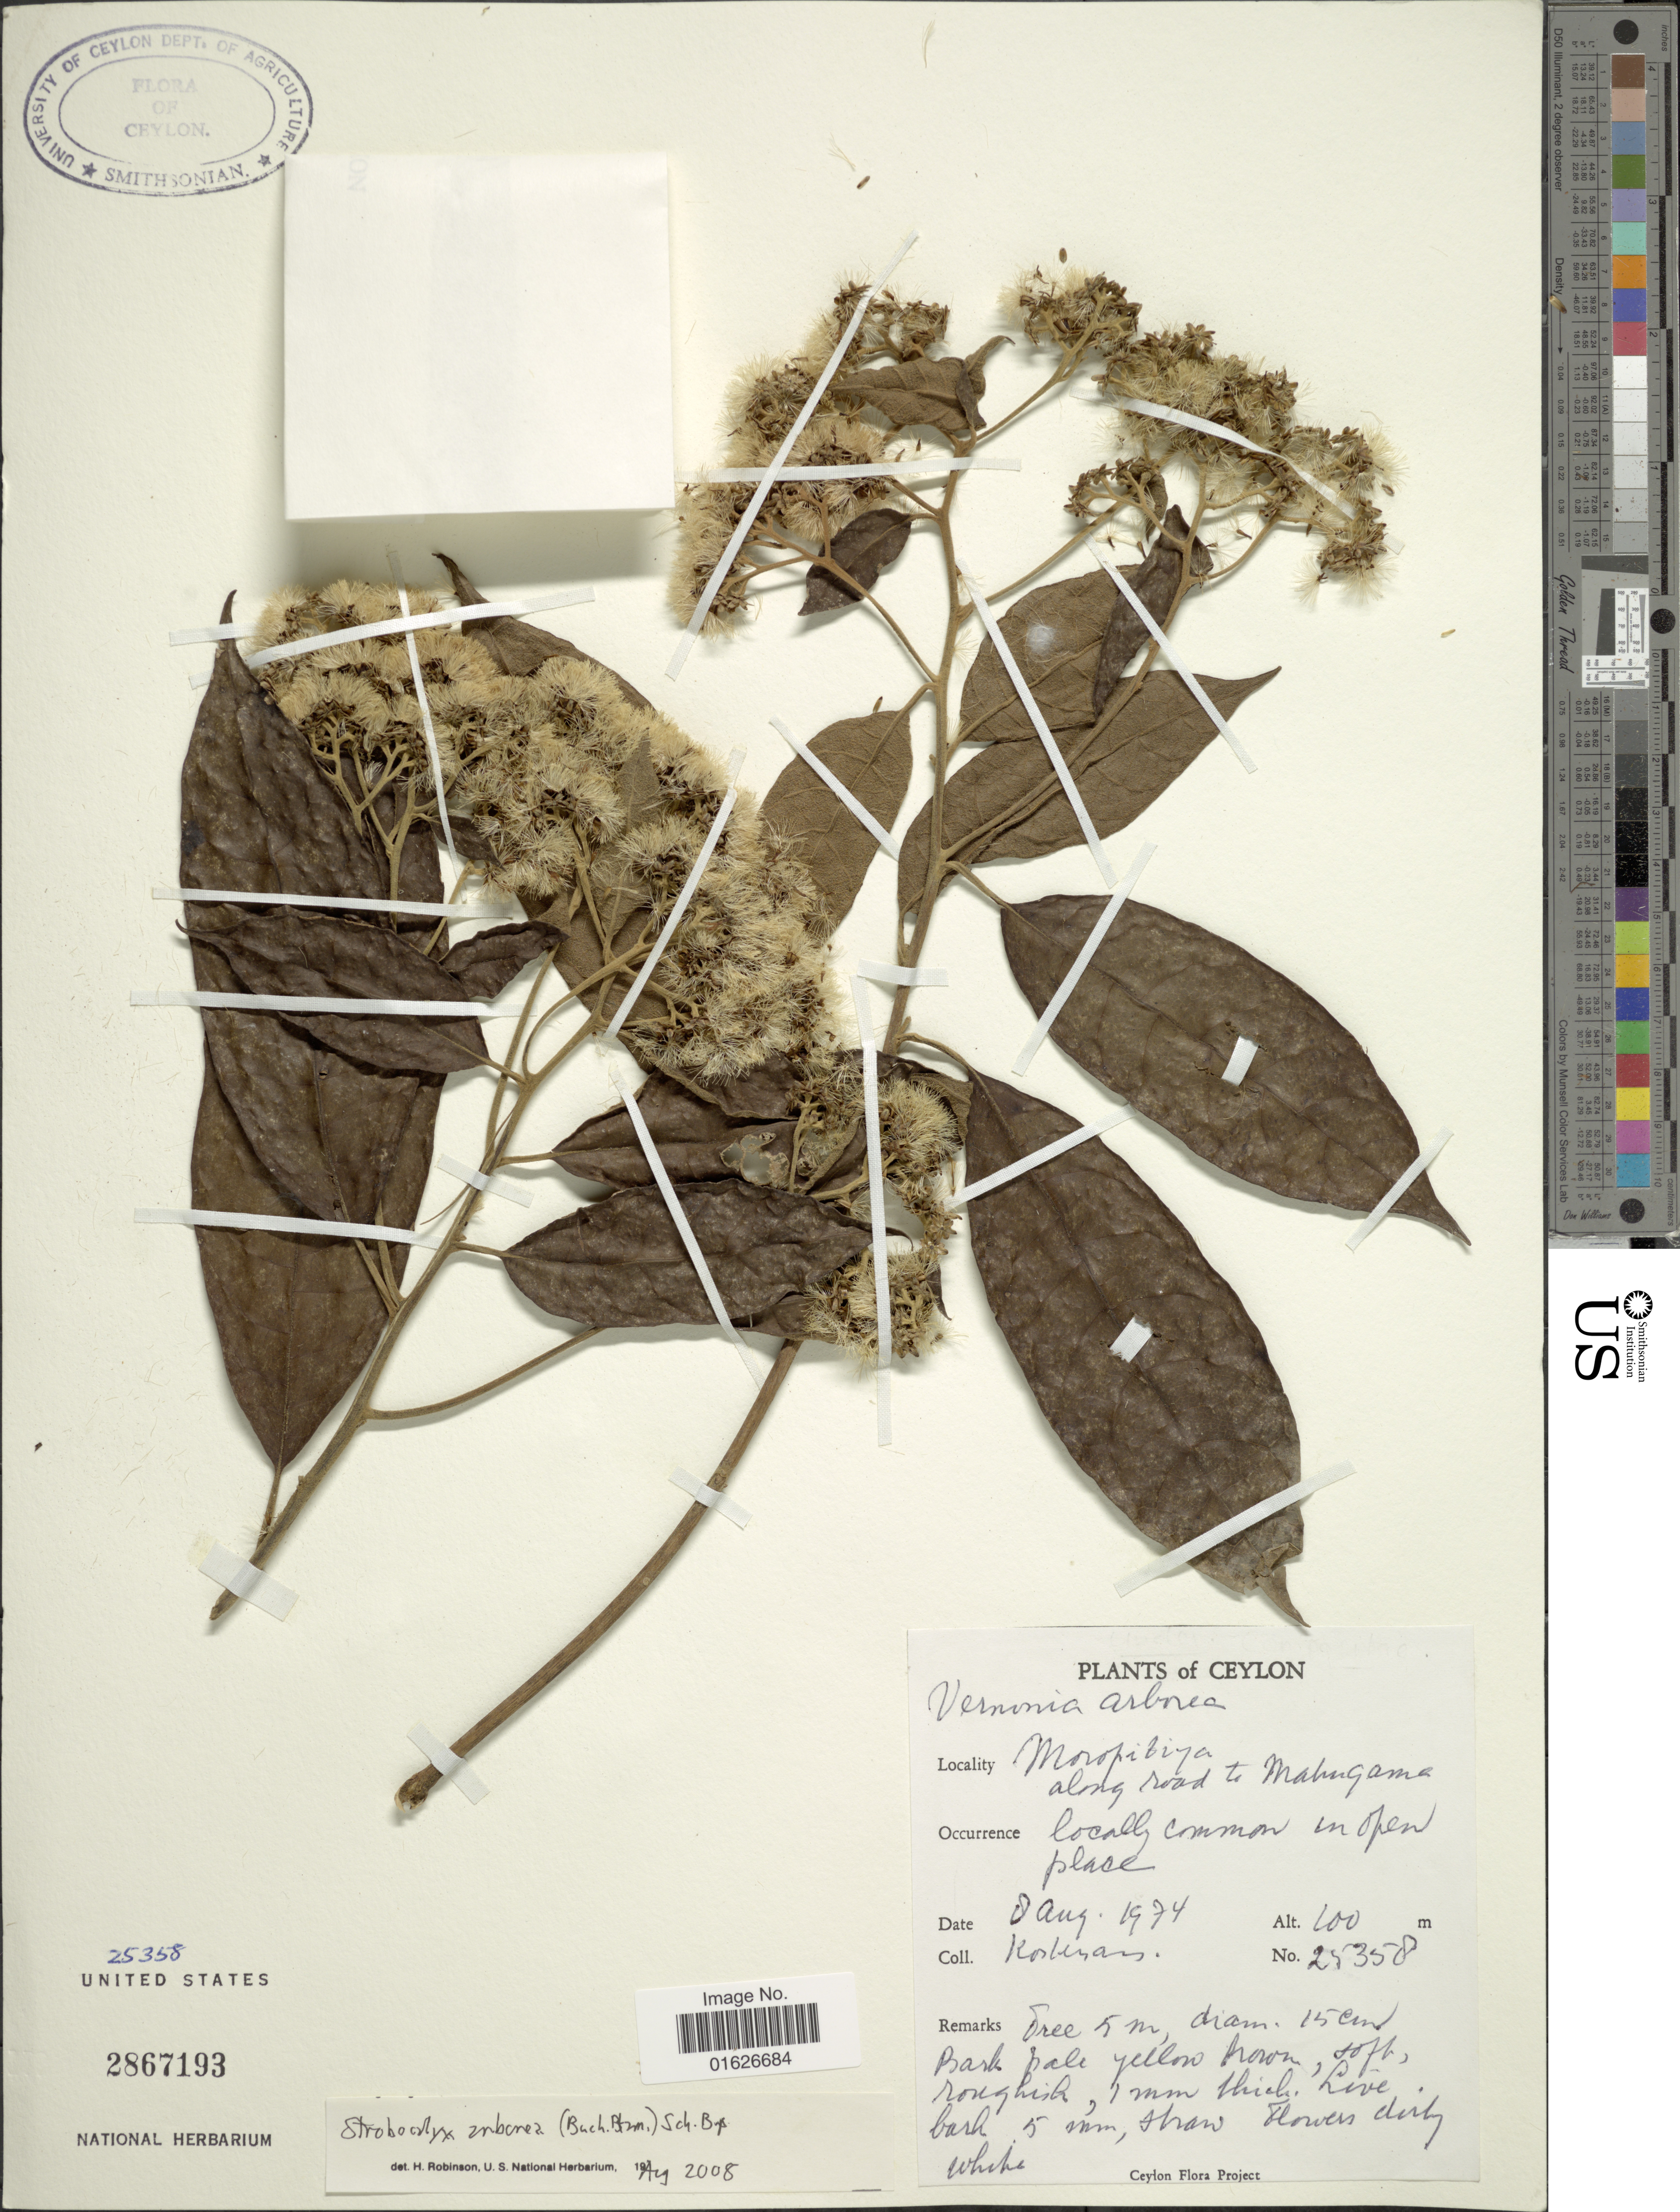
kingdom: Plantae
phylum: Tracheophyta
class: Magnoliopsida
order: Asterales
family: Asteraceae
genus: Strobocalyx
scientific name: Strobocalyx arborea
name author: (Buch.-Ham.) Sch. Bip.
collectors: Kostermans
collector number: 25358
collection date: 1974-08-08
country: Sri Lanka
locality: Ceylon, Moropibiya, along road to Makugama. [interpreted]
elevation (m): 100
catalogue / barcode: US 2867193